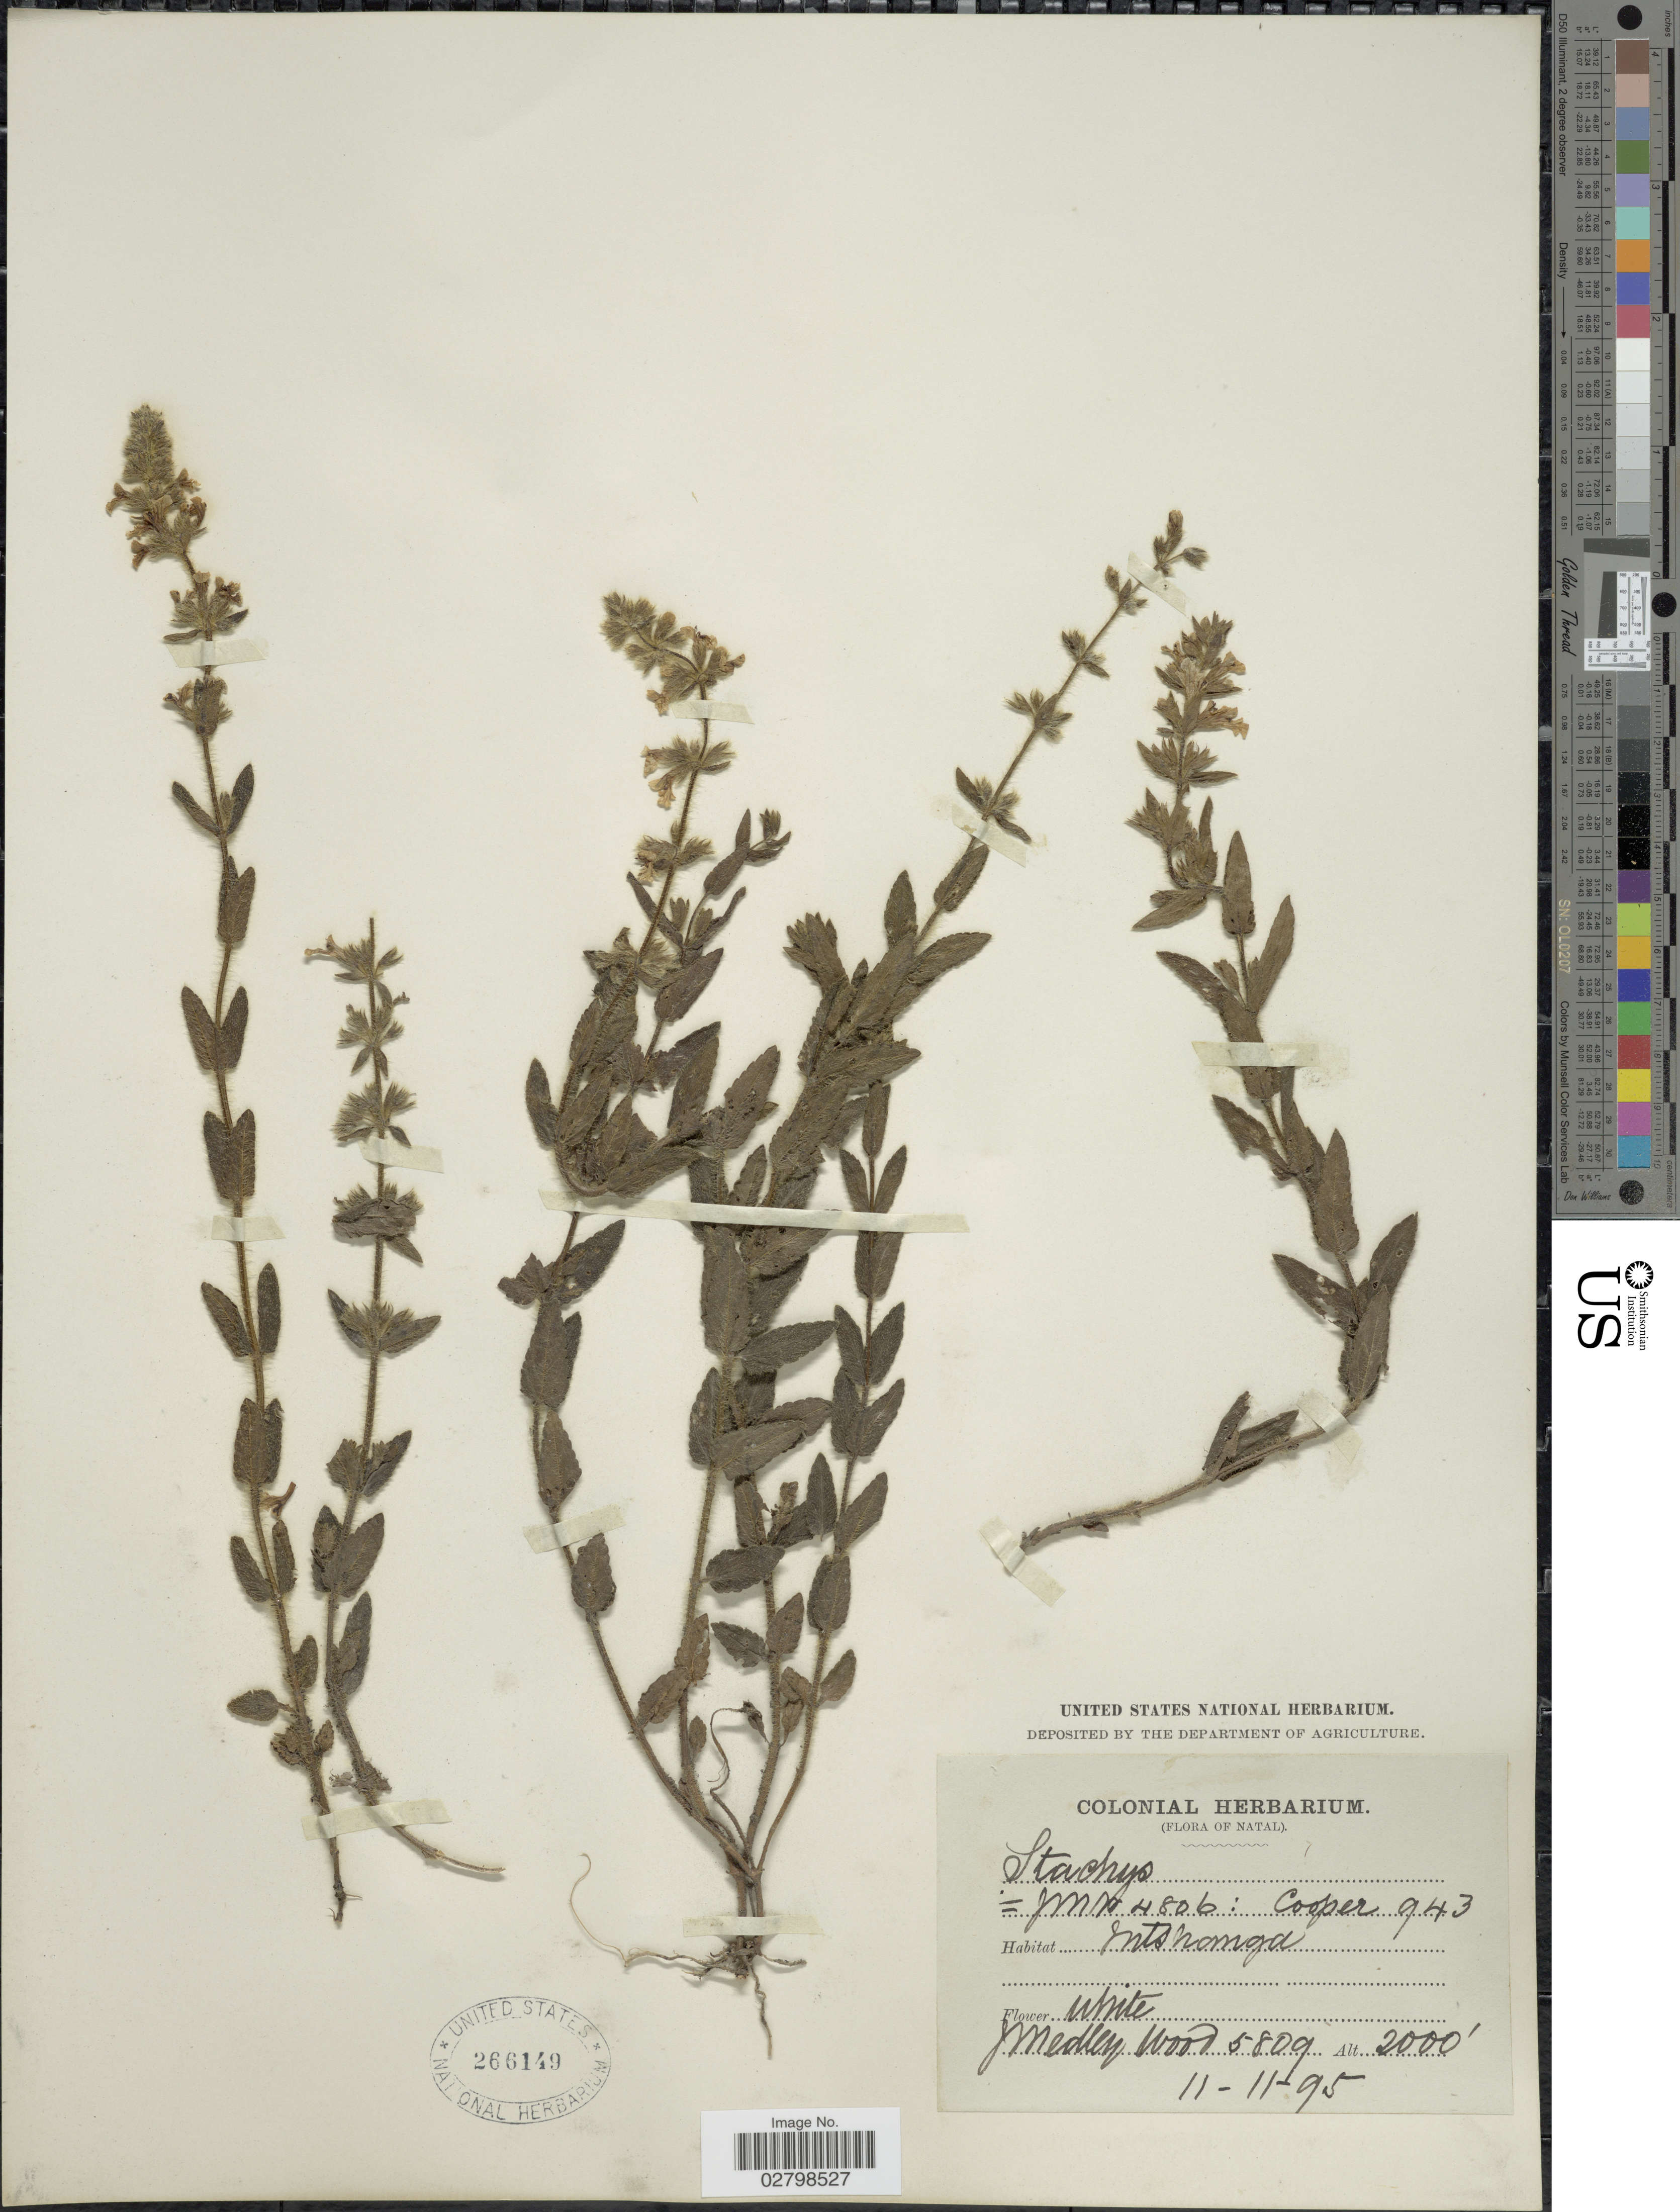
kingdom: Plantae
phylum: Tracheophyta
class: Magnoliopsida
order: Lamiales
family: Lamiaceae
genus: Stachys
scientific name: Stachys sp.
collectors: J. Medley Wood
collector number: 5809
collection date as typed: Transcribed d/m/y: 11/11/95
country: South Africa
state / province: KwaZulu-Natal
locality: Natal. Mts. Nomga.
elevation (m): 610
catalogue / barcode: US 266149